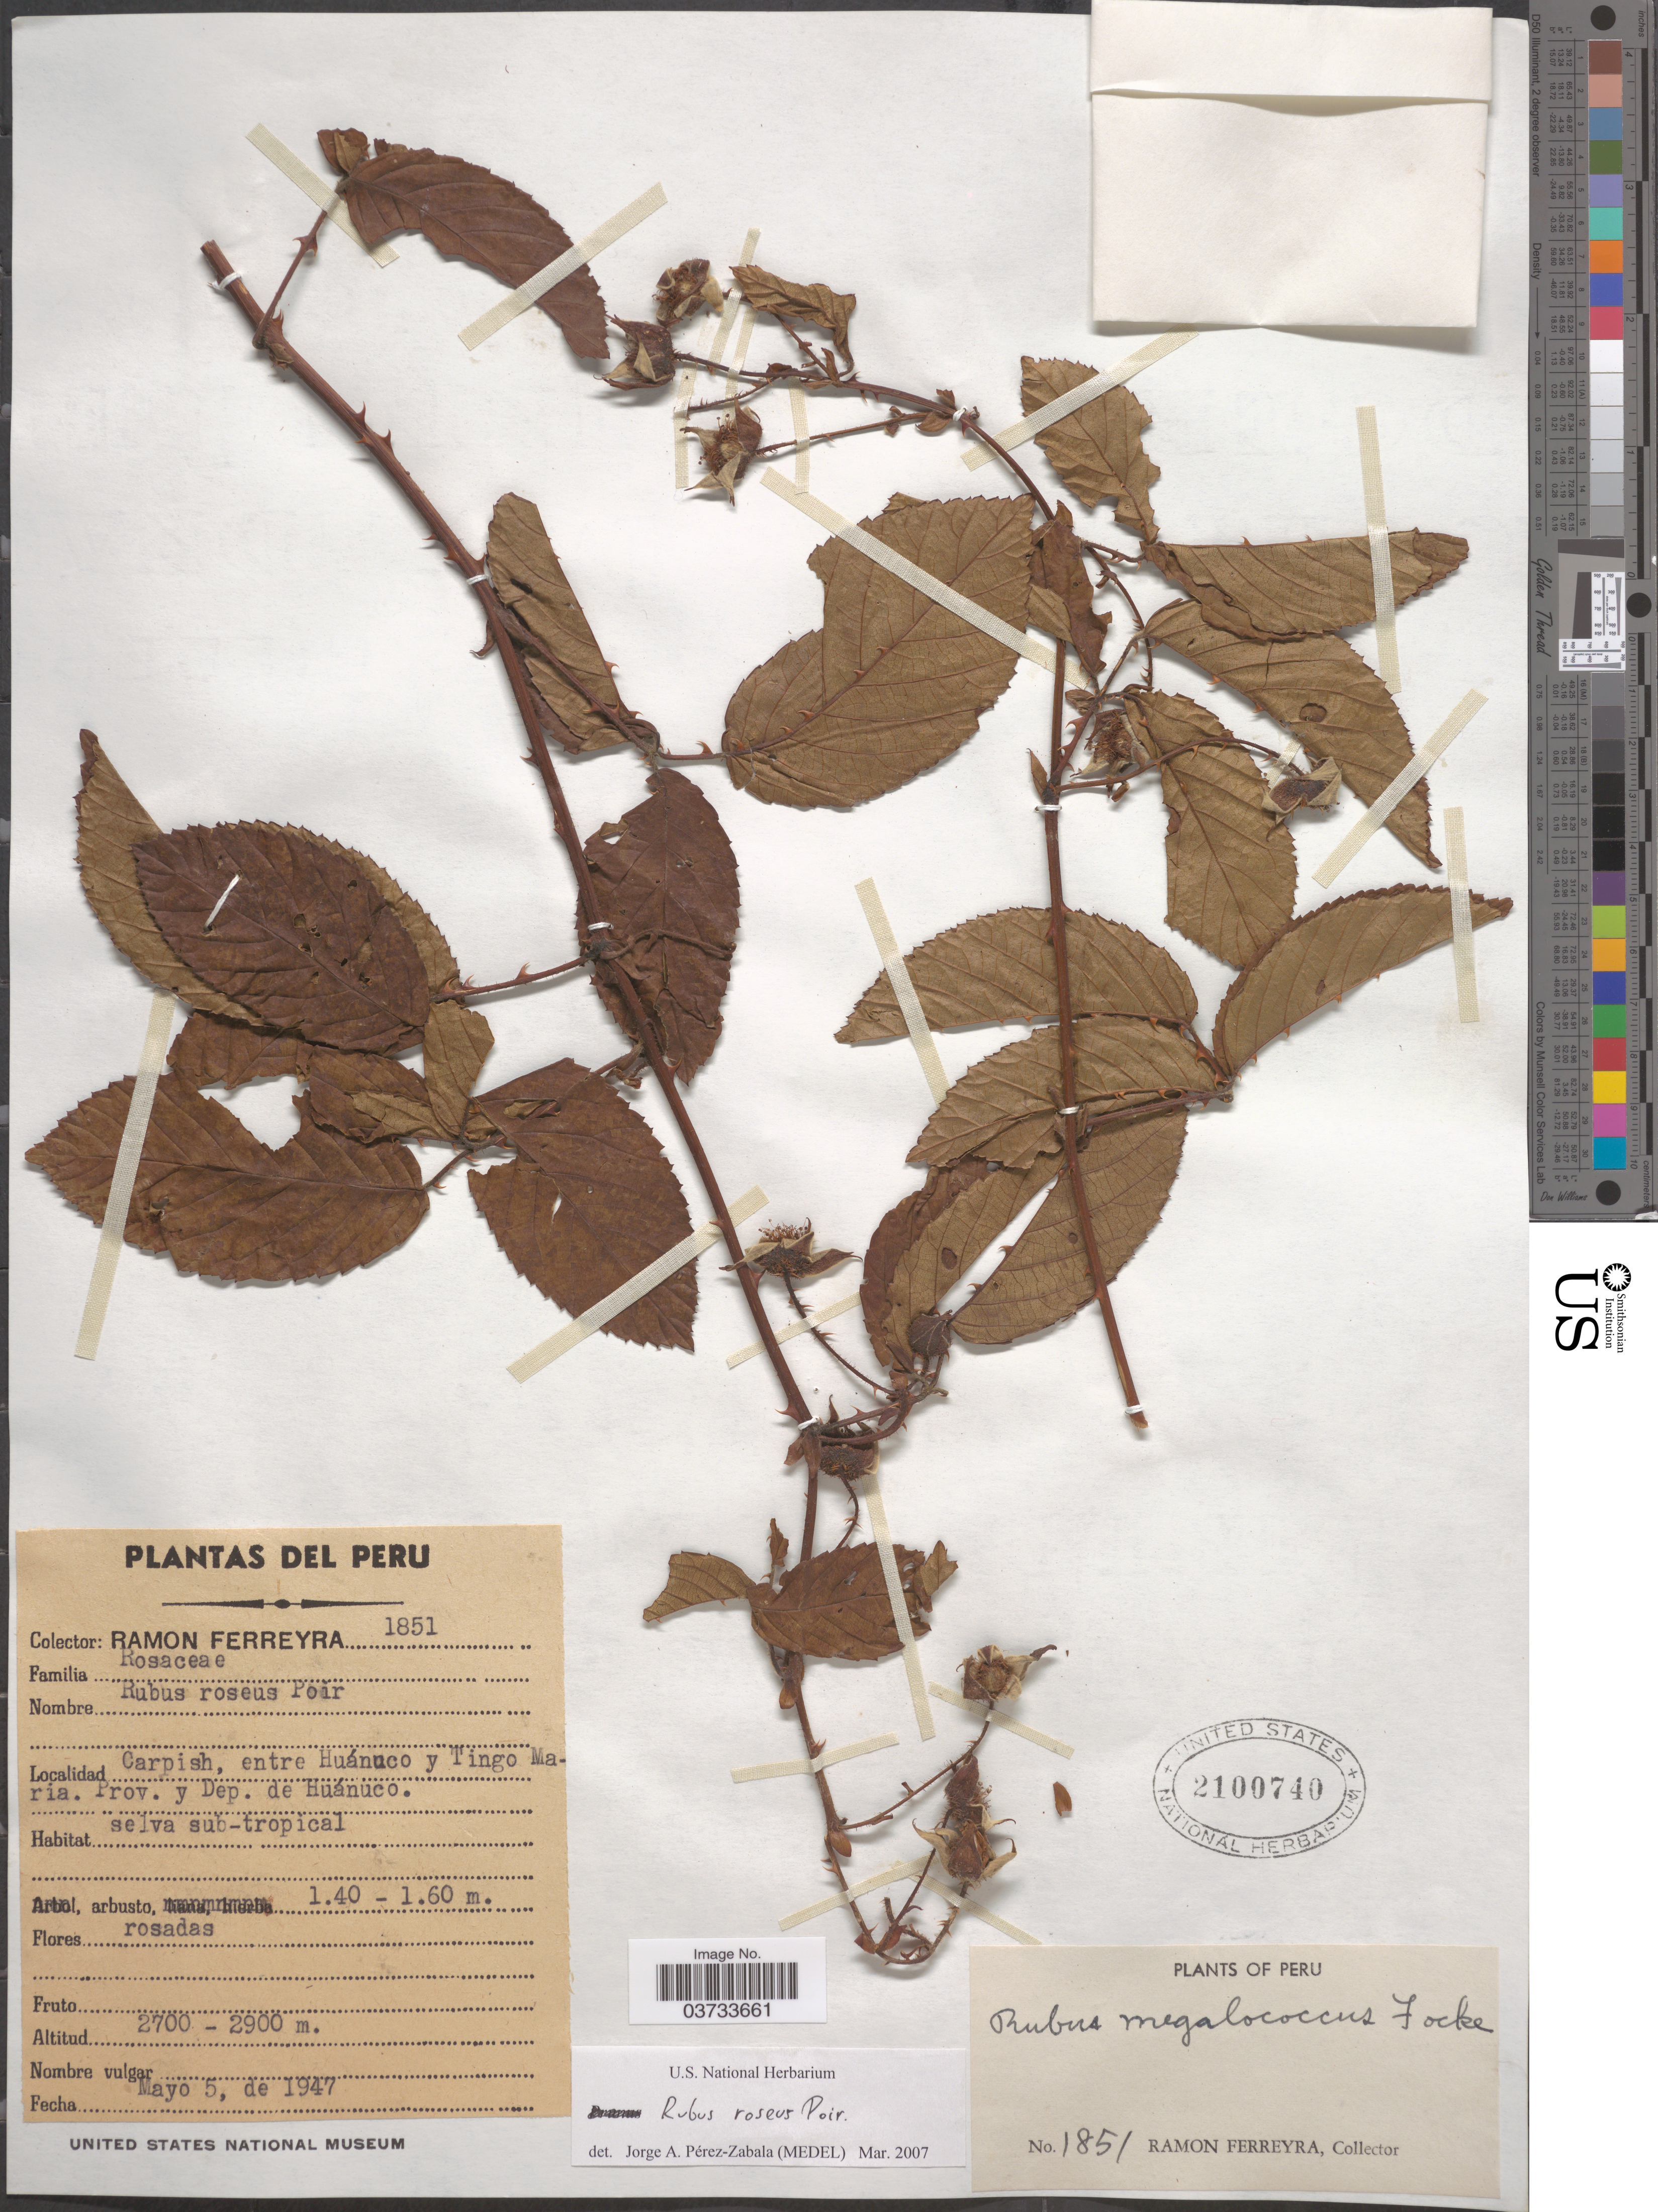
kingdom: Plantae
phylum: Tracheophyta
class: Magnoliopsida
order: Rosales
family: Rosaceae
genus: Rubus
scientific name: Rubus roseus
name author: Poir.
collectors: R. A. Ferreyra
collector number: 1851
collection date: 1947-05-05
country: Peru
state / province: Huánuco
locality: Carpish, entre Huánuco y Tingo Maria. Prov. y Dep. de Huánuco.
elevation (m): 2700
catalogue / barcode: US 2100740